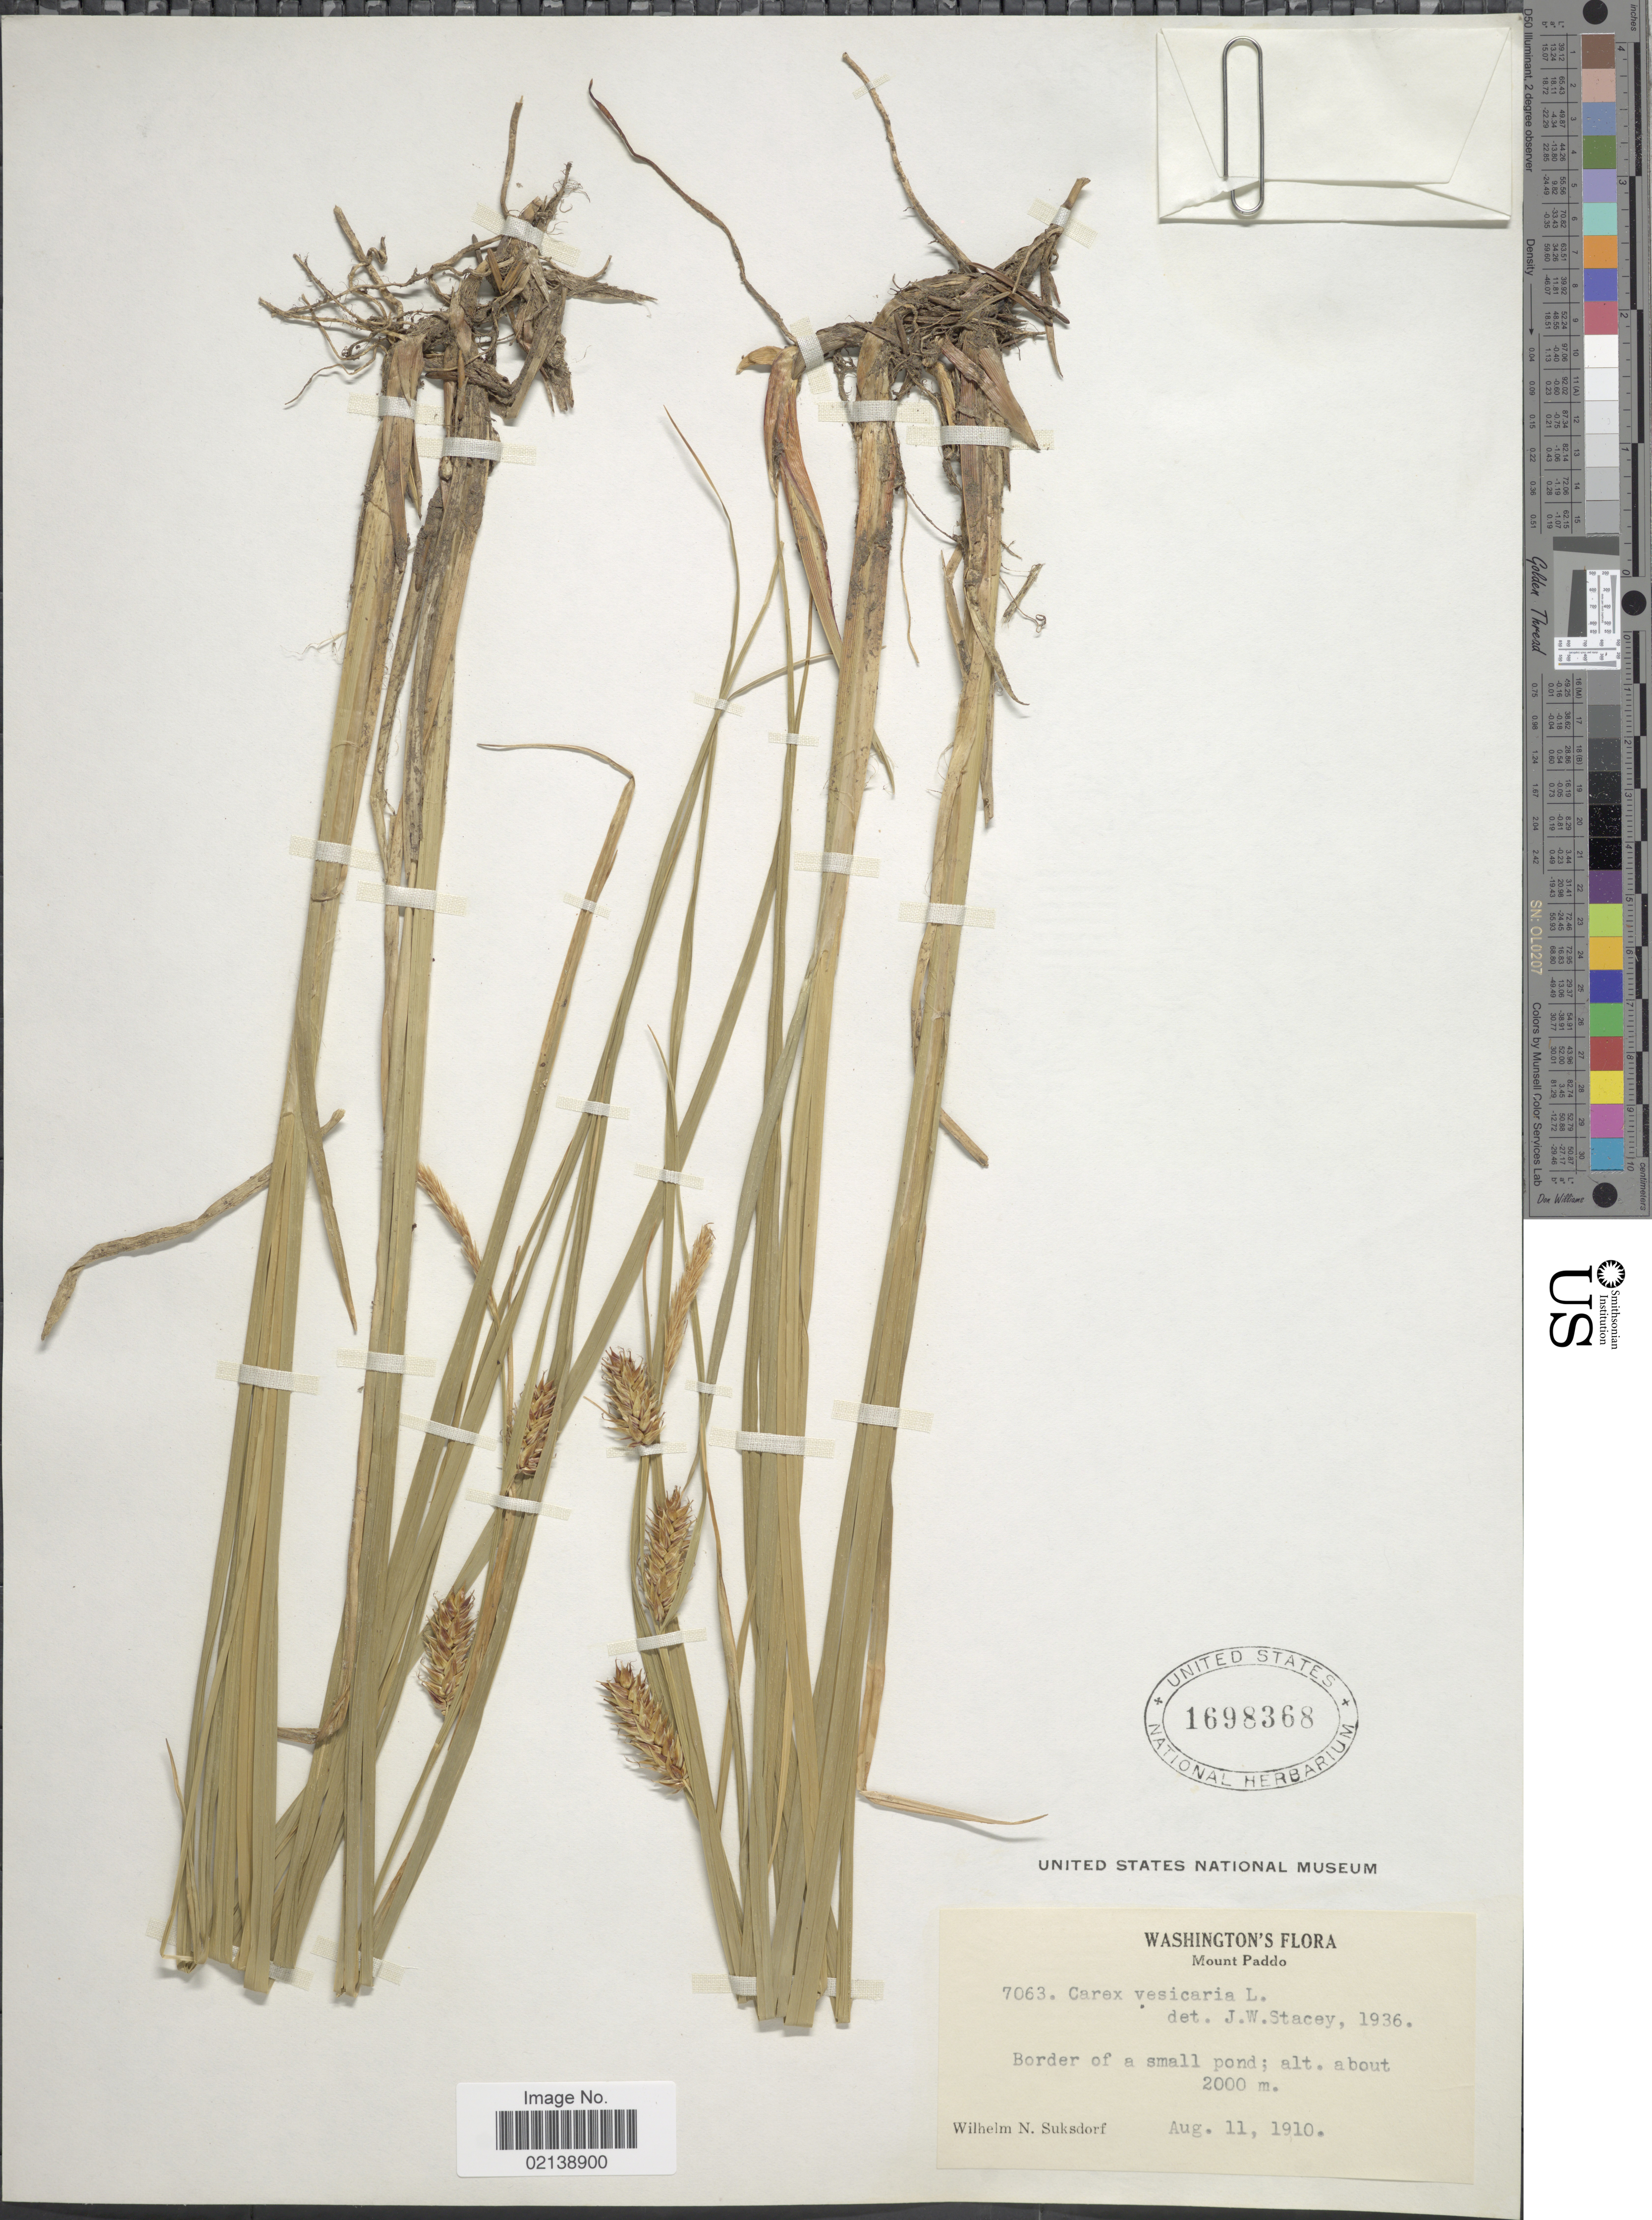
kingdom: Plantae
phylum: Tracheophyta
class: Liliopsida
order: Poales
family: Cyperaceae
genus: Carex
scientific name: Carex vesicaria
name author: L.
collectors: W. N. Suksdorf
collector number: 7063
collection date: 1910-08-11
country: United States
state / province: Washington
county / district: Skamania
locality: Mount Paddo, Border of a small pond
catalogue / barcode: US 1698368